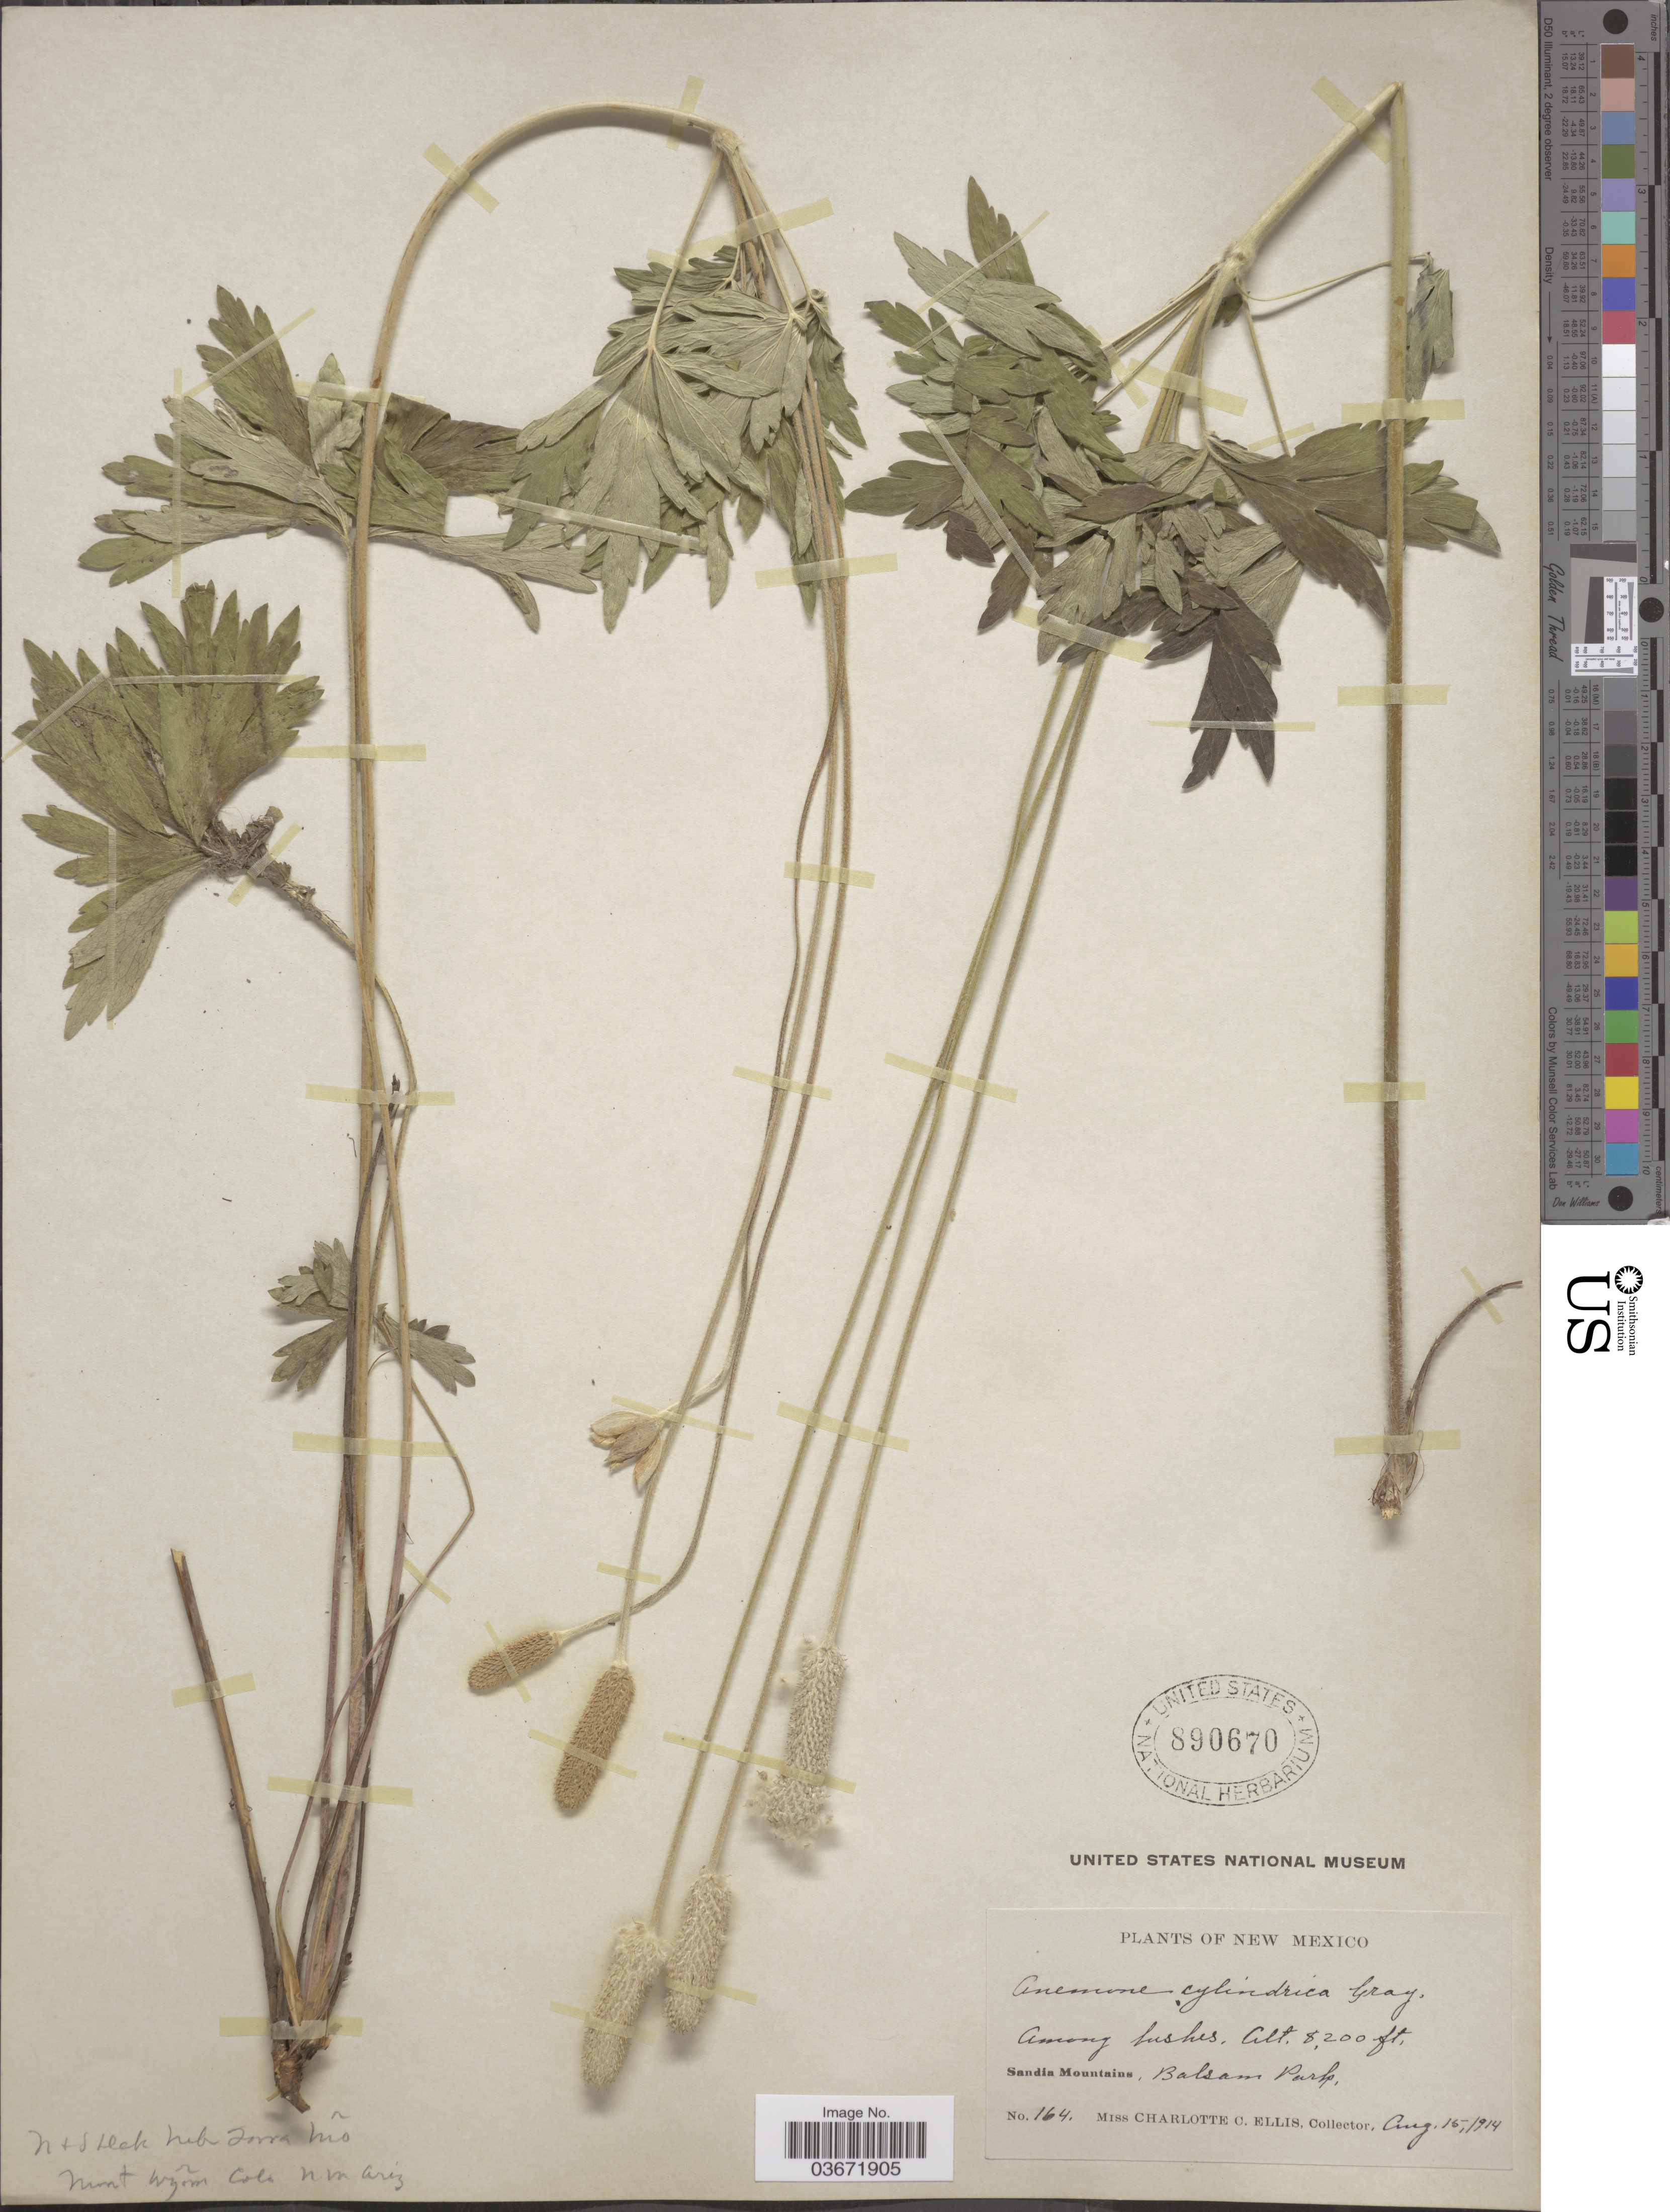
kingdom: Plantae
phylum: Tracheophyta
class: Magnoliopsida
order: Ranunculales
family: Ranunculaceae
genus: Anemone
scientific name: Anemone cylindrica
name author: A. Gray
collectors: C. C. Ellis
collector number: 164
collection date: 1914-08-15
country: United States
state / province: New Mexico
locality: Sandia Mountains. Balsam Park.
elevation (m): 2499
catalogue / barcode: US 890670